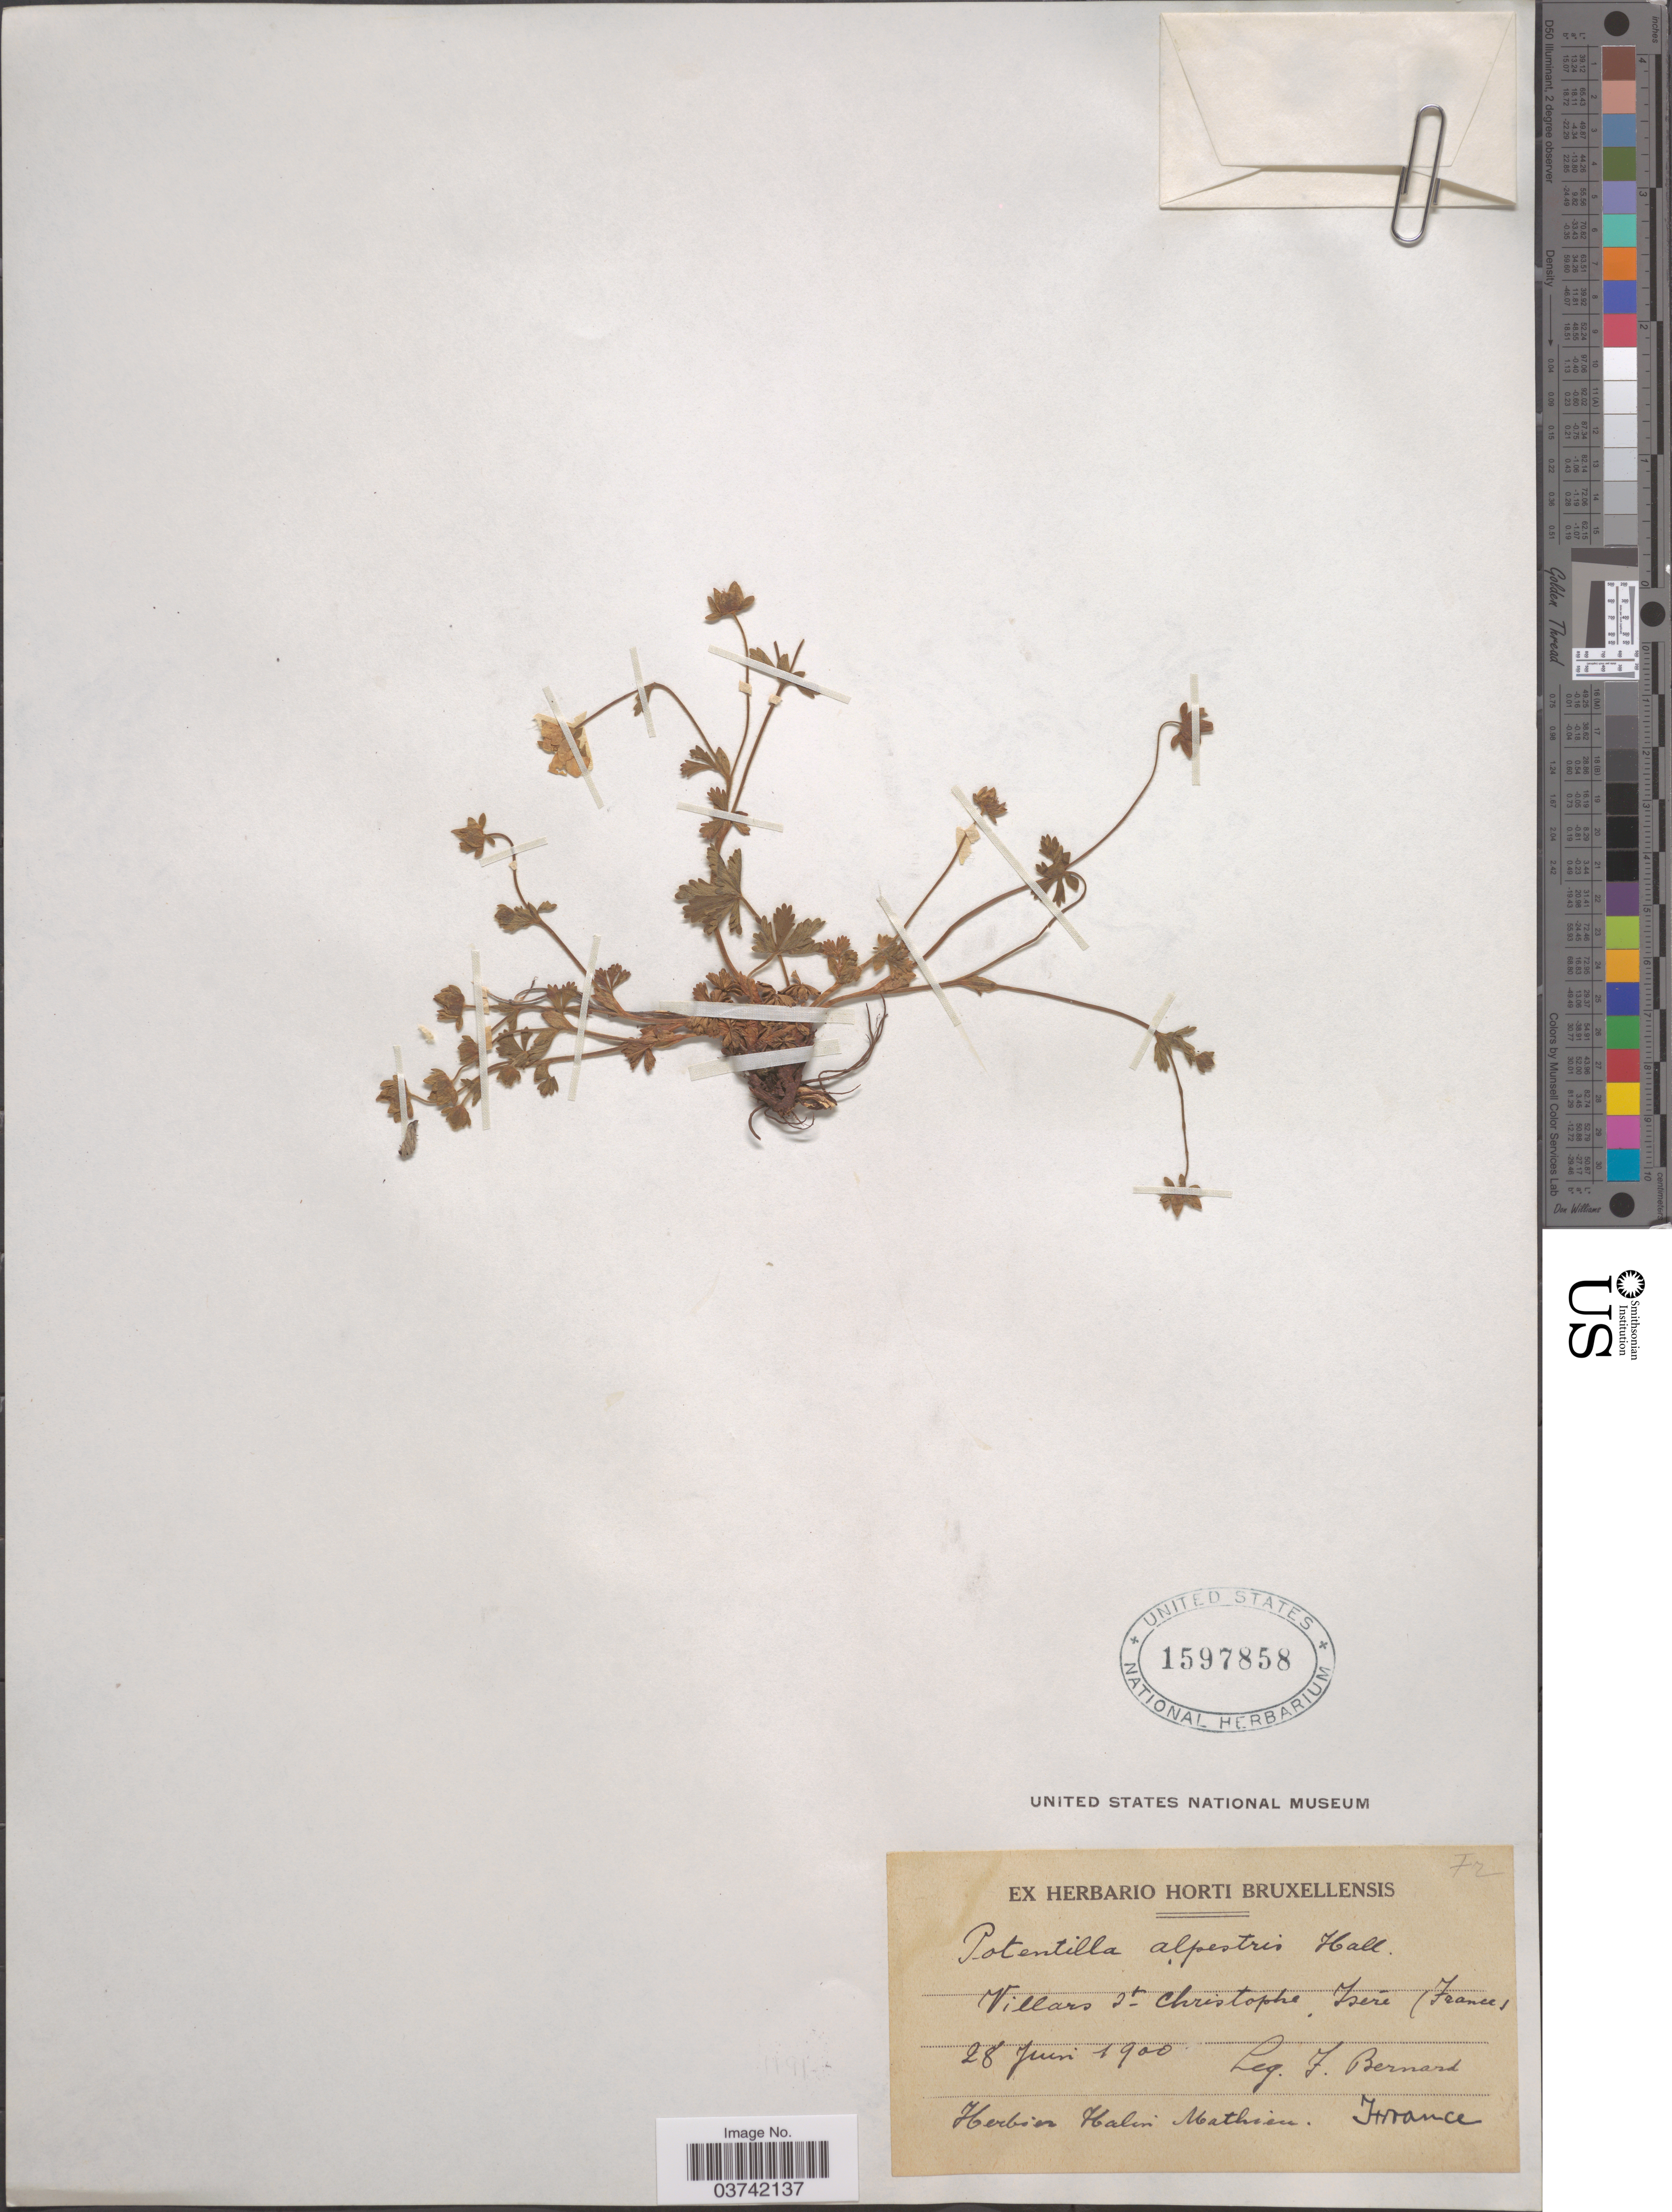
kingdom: Plantae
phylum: Tracheophyta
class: Magnoliopsida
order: Rosales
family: Rosaceae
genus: Potentilla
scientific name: Potentilla alpestris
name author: Haller f.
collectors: F. Bernard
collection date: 1900-06-28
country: France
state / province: Auvergne-Rhône-Alpes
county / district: Isère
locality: Villars St Christophe, Isére.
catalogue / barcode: US 1597858